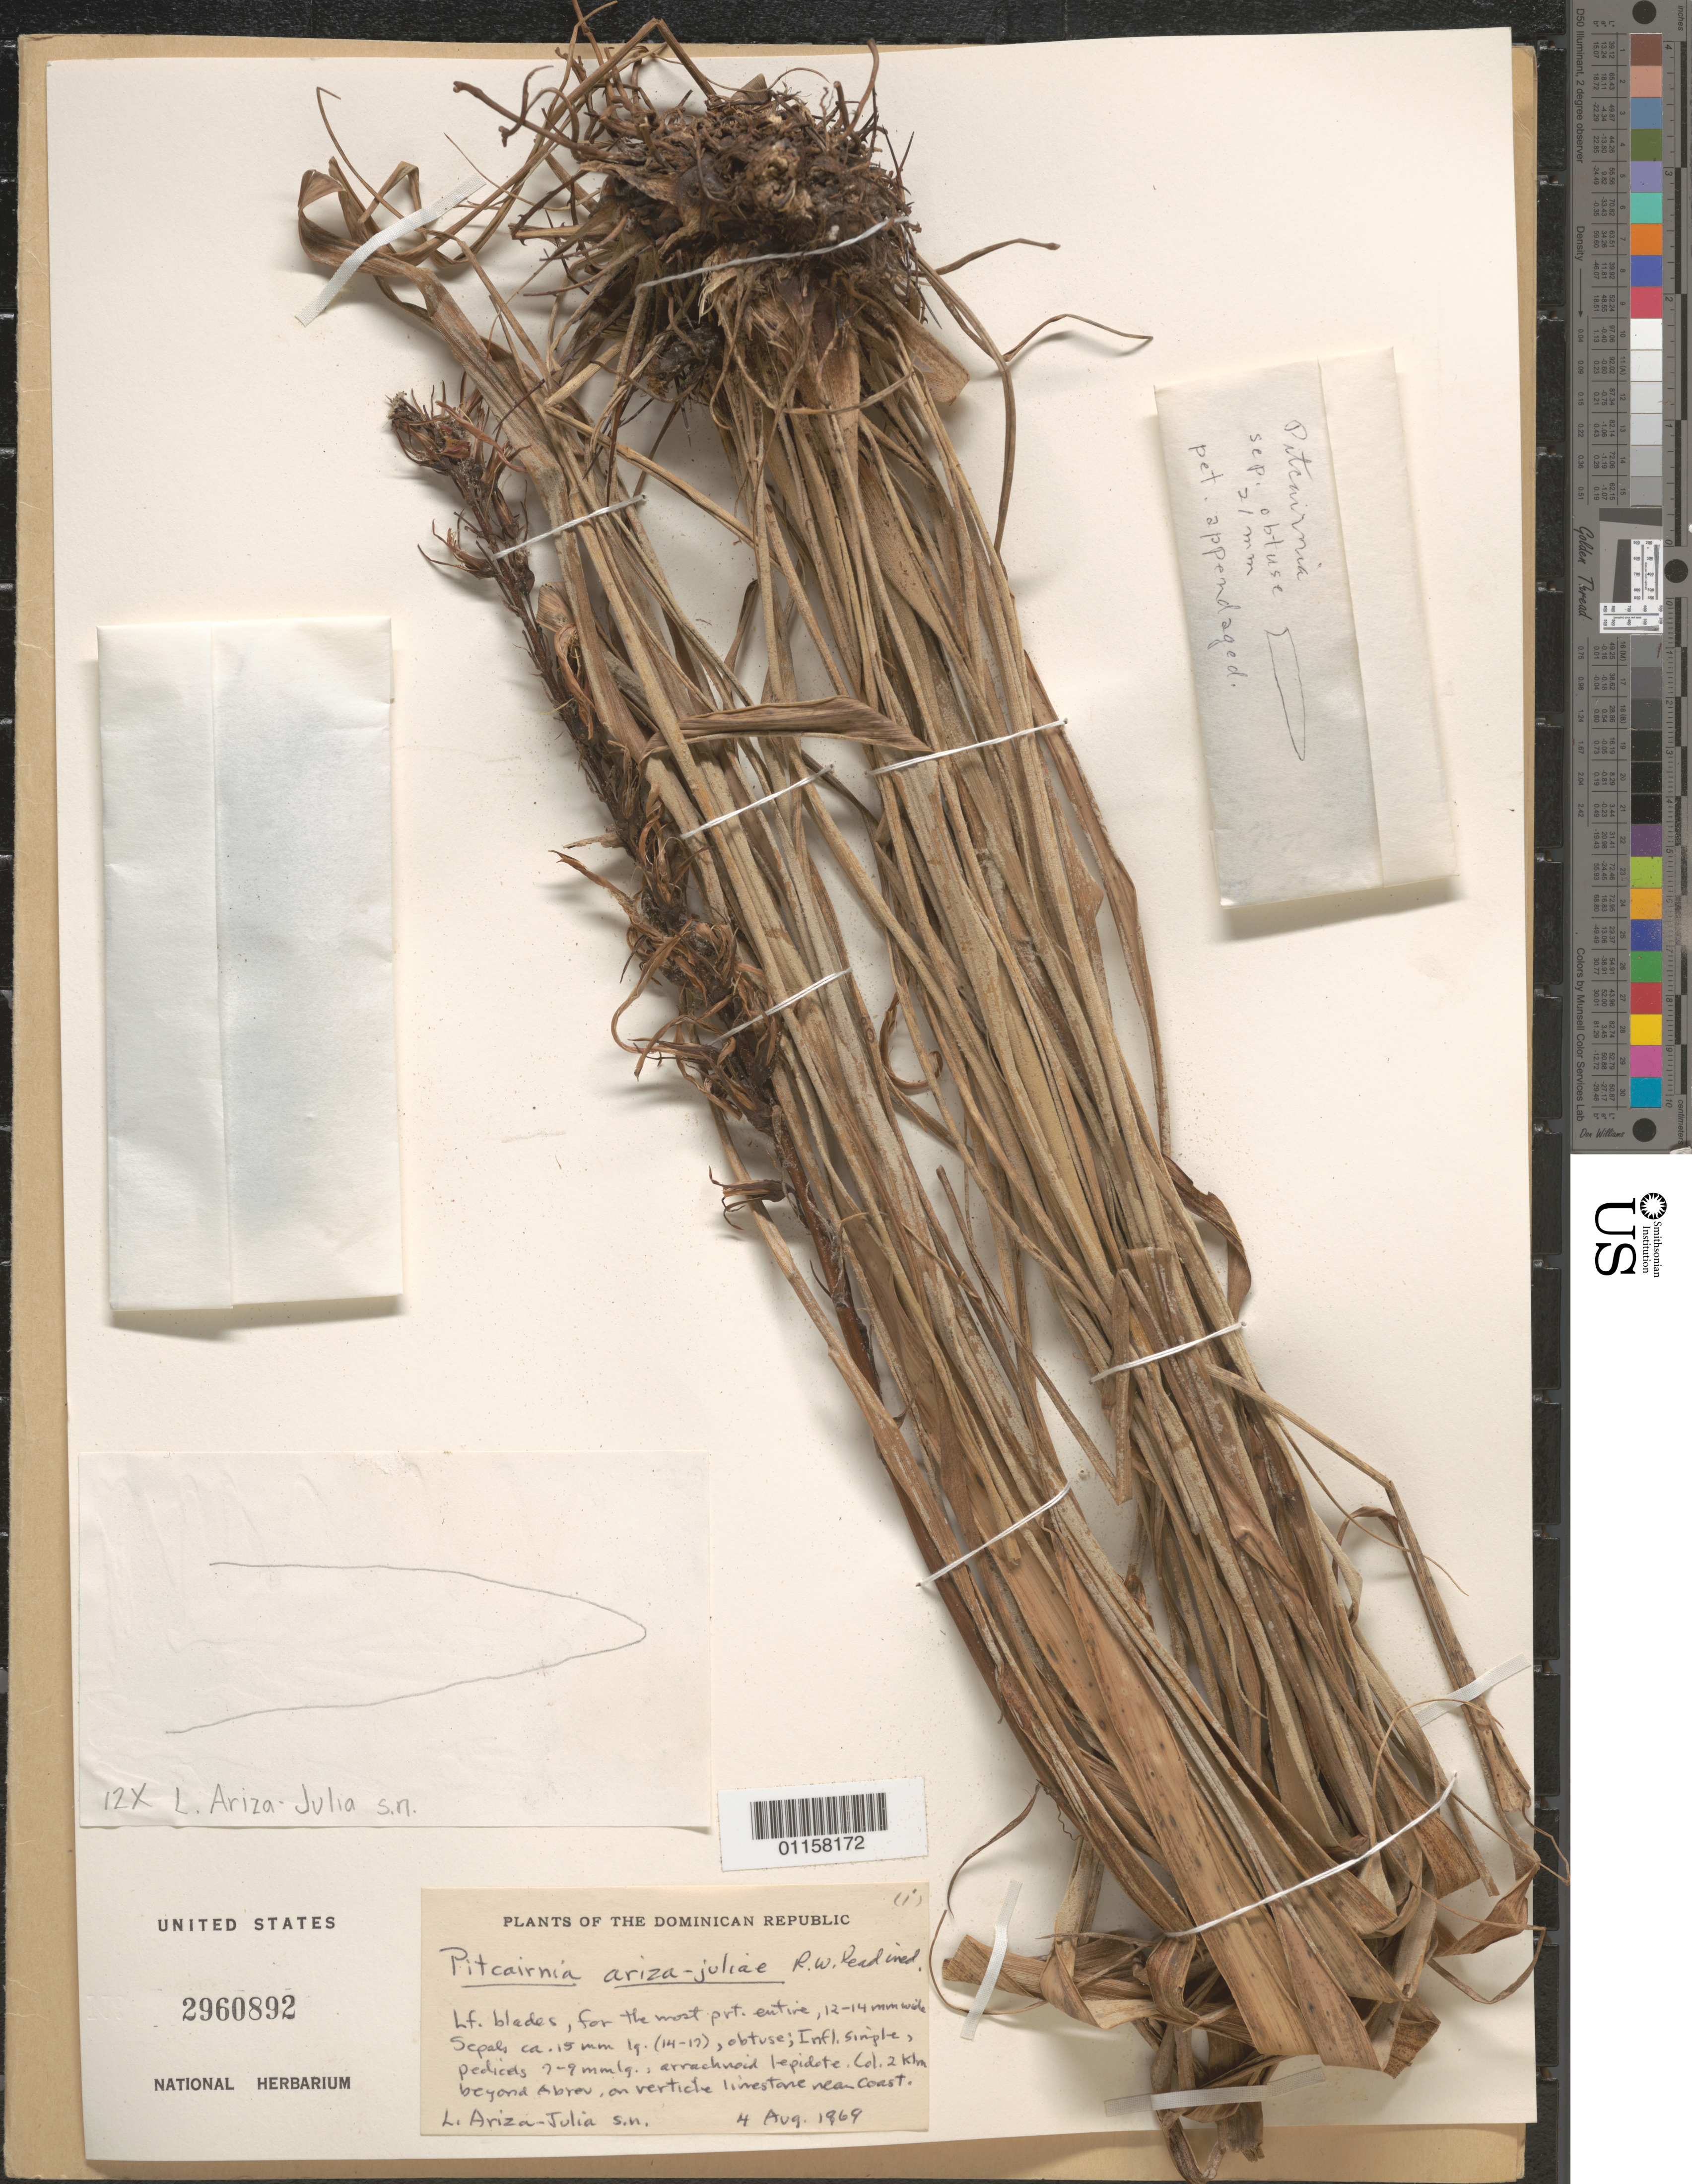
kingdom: Plantae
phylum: Tracheophyta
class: Liliopsida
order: Poales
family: Bromeliaceae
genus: Pitcairnia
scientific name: Pitcairnia sp.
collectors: L. Ariza-Julia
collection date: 1969-08-04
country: Dominican Republic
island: Hispaniola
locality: Abrev, 2 km beyond., near coast.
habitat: On verticle limestone.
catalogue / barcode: US 2960892